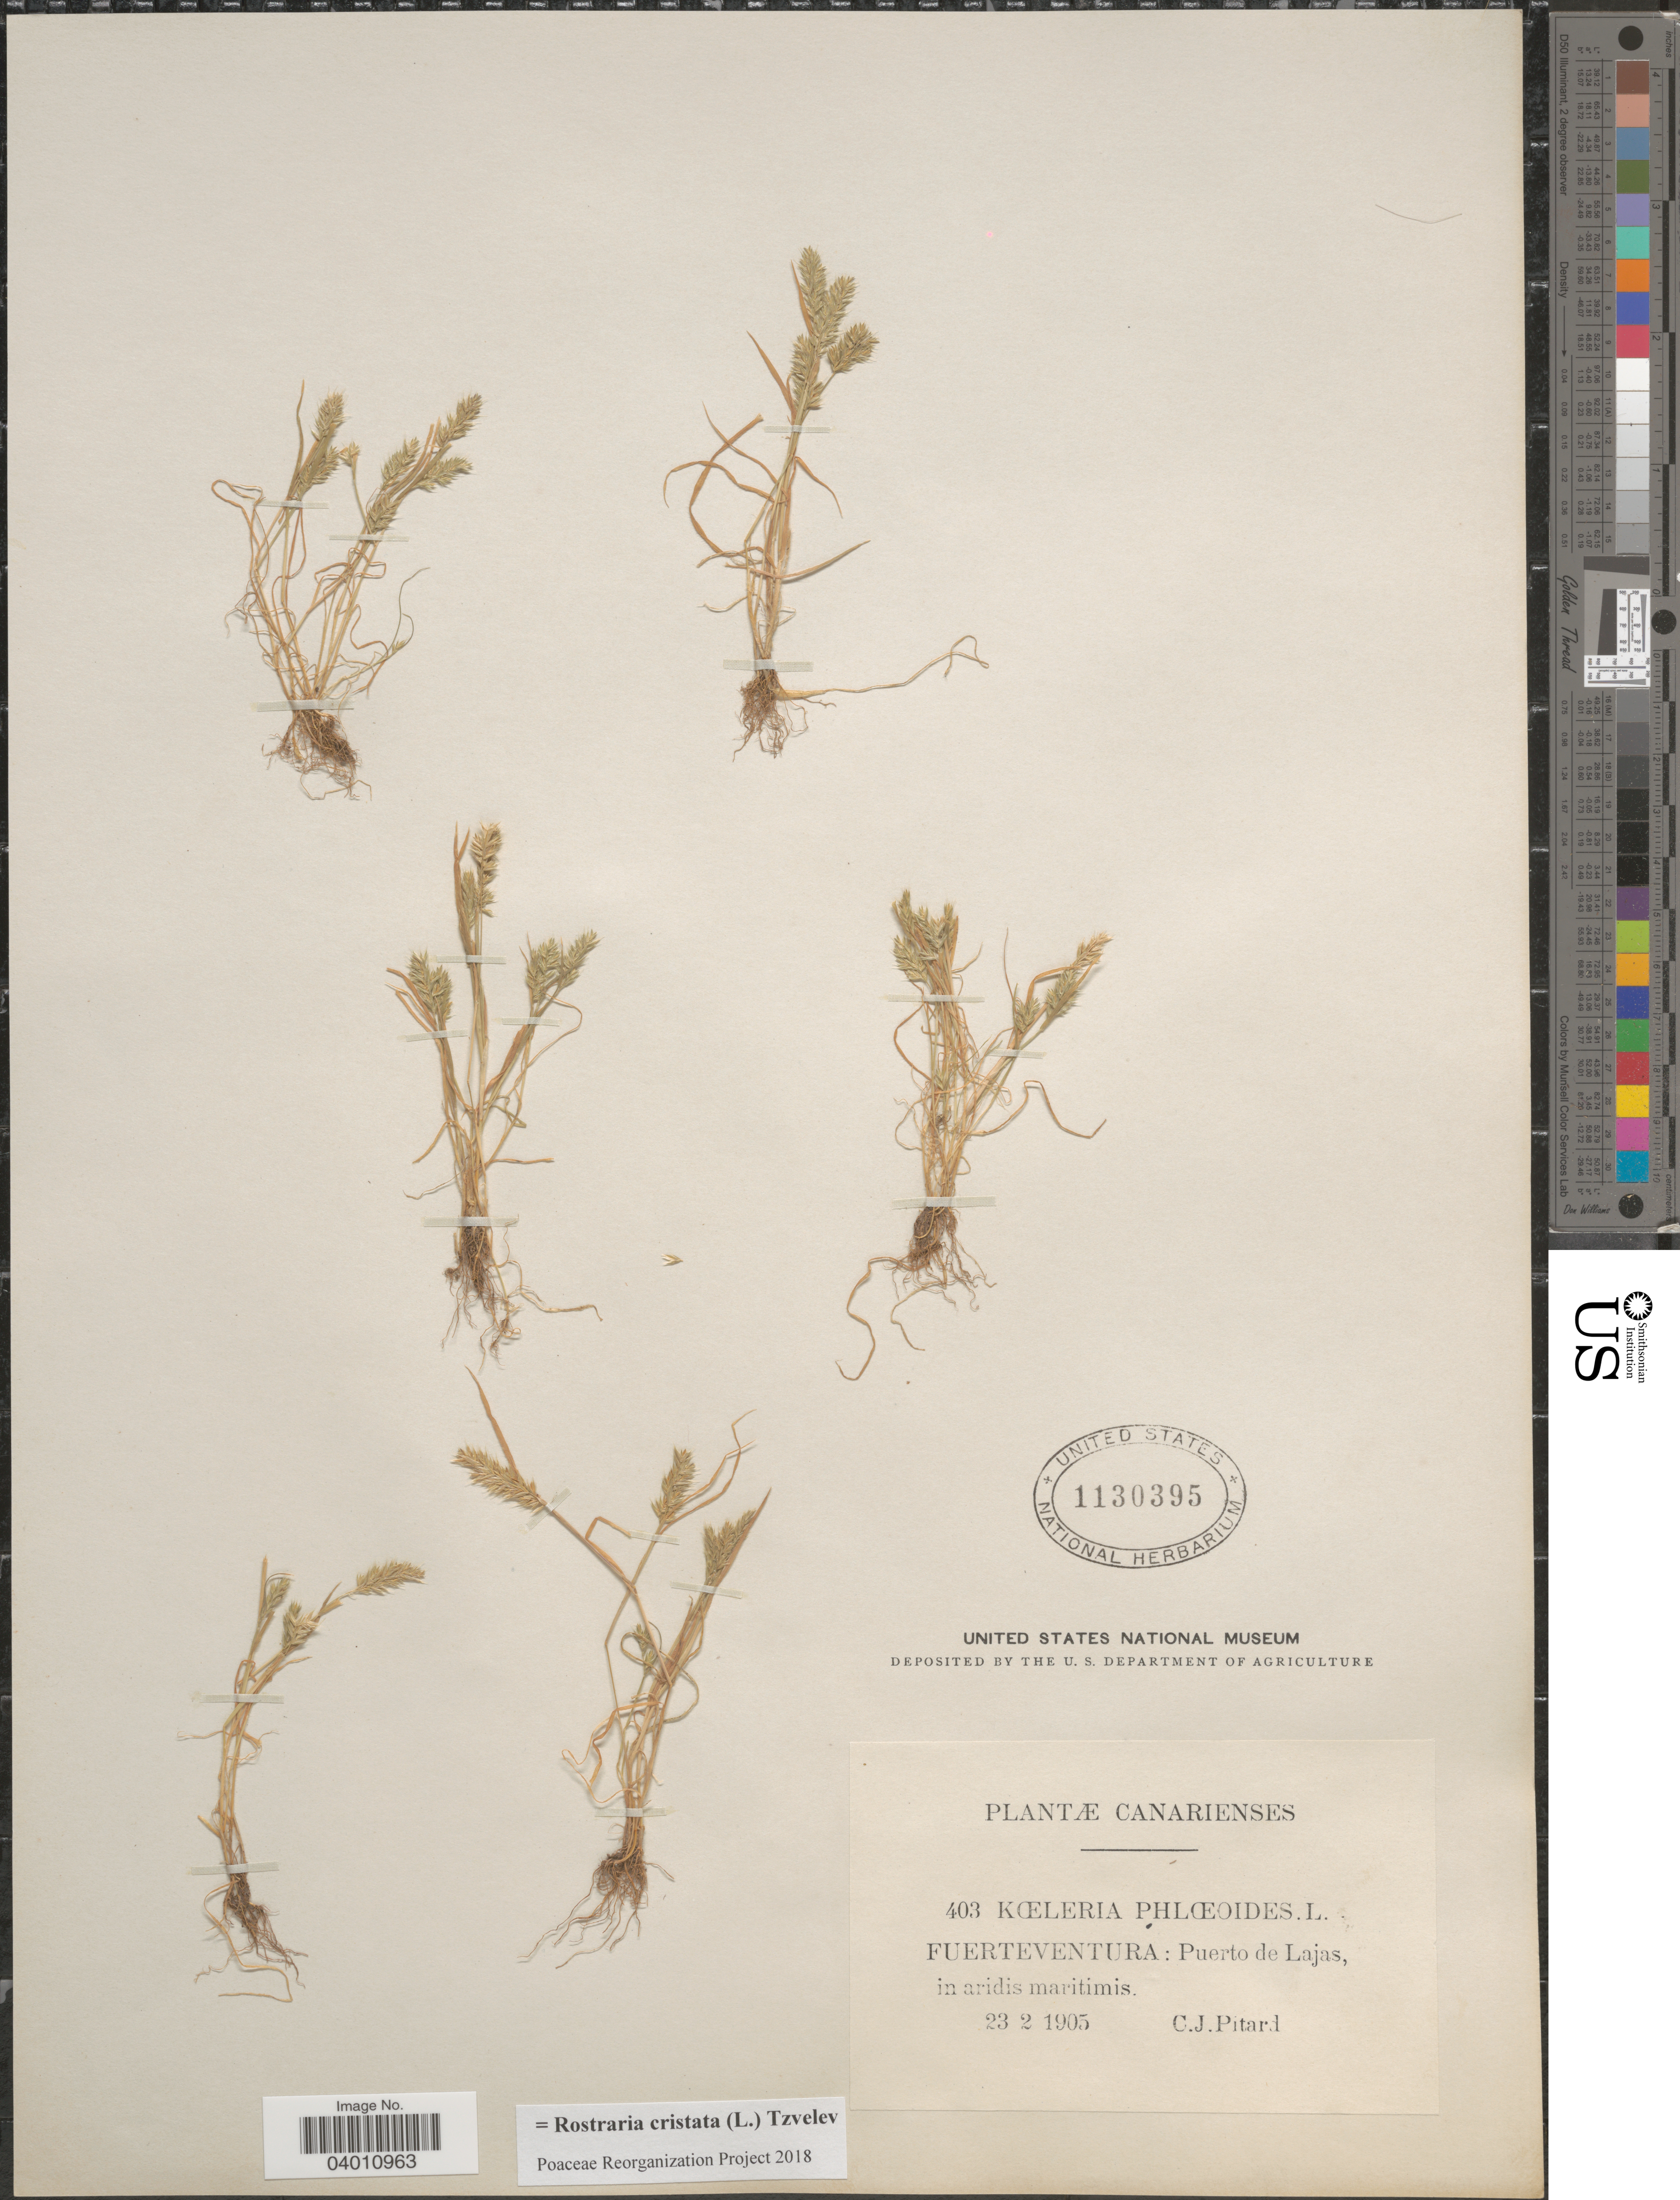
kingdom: Plantae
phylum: Tracheophyta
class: Liliopsida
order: Poales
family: Poaceae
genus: Rostraria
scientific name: Rostraria cristata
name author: (L.) Tzvelev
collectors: C. Pitard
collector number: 403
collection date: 1905-02-23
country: Spain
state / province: Canarias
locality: Canarienses. Fuertaventura: Puerta de Lajas, in aridis martimis.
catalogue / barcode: US 1130395